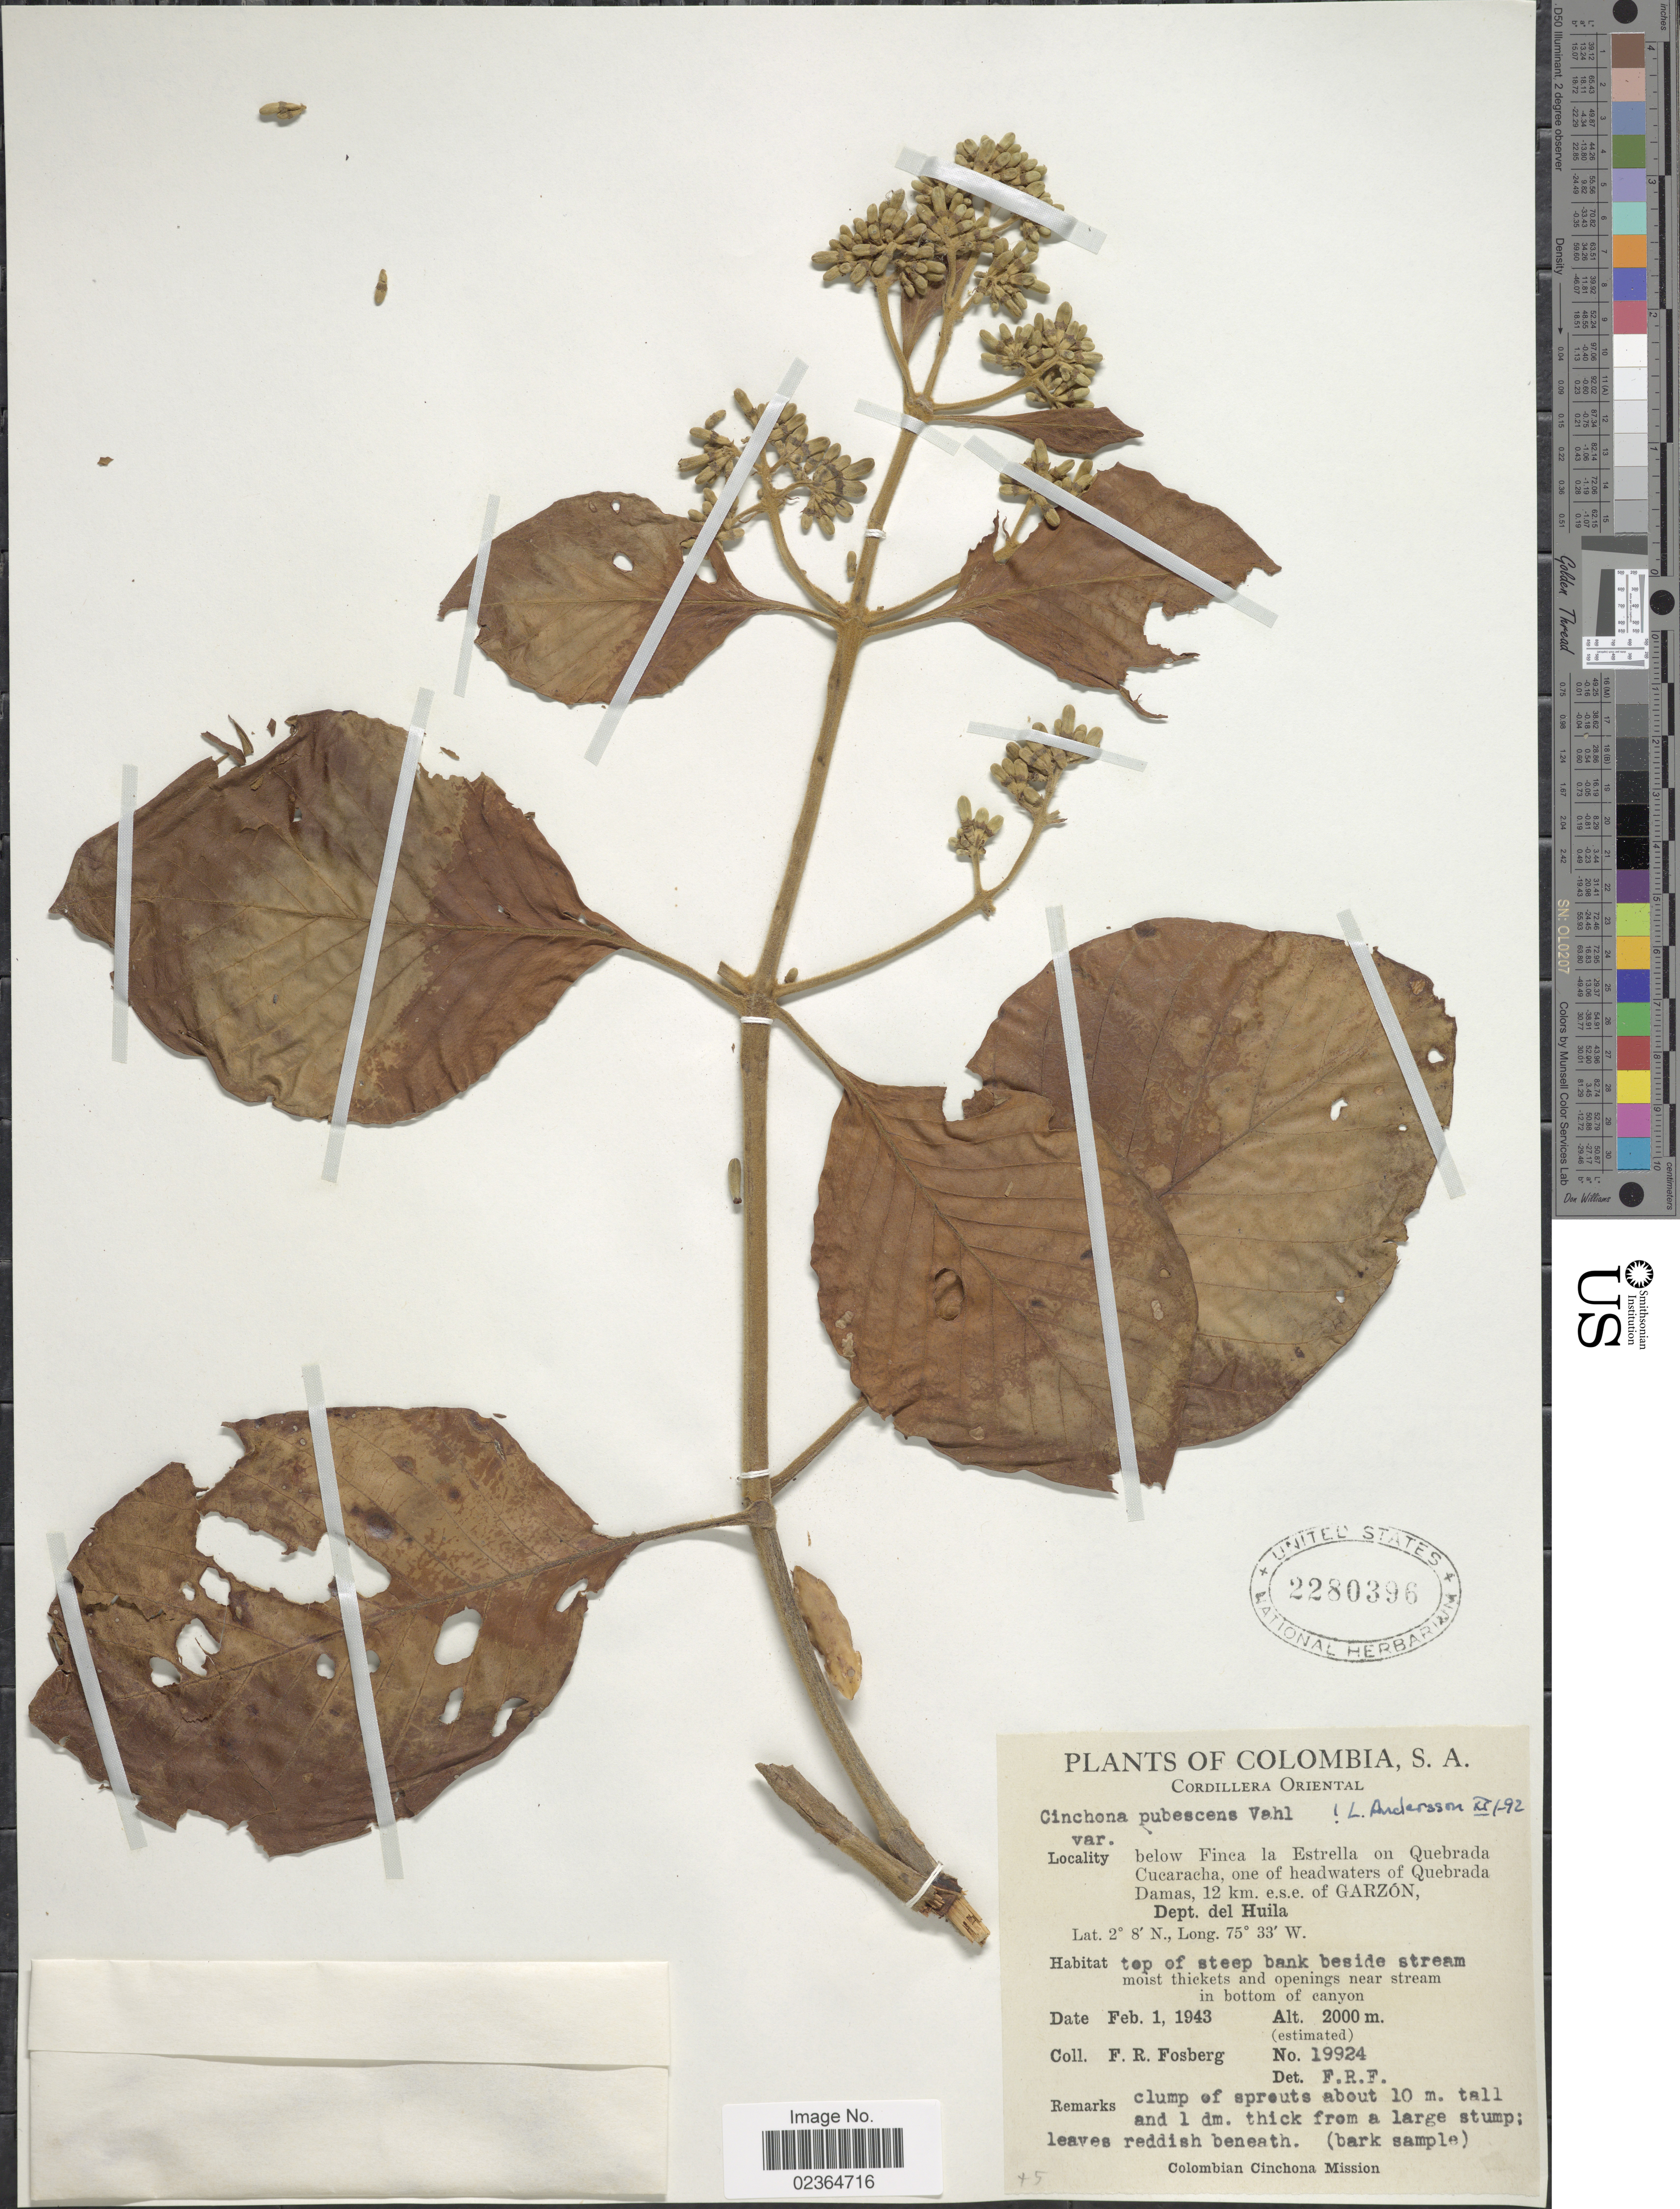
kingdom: Plantae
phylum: Tracheophyta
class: Magnoliopsida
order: Gentianales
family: Rubiaceae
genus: Cinchona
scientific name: Cinchona pubescens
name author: Vahl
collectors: F. R. Fosberg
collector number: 19924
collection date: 1943-02-01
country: Colombia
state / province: Huila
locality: Cordillera Oriental. below Finca la Estrella on Quebrada Cucaracha, one of headwaters of Quebrada Damas, 12 km e.s.e of Garzón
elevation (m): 2000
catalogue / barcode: US 2280396